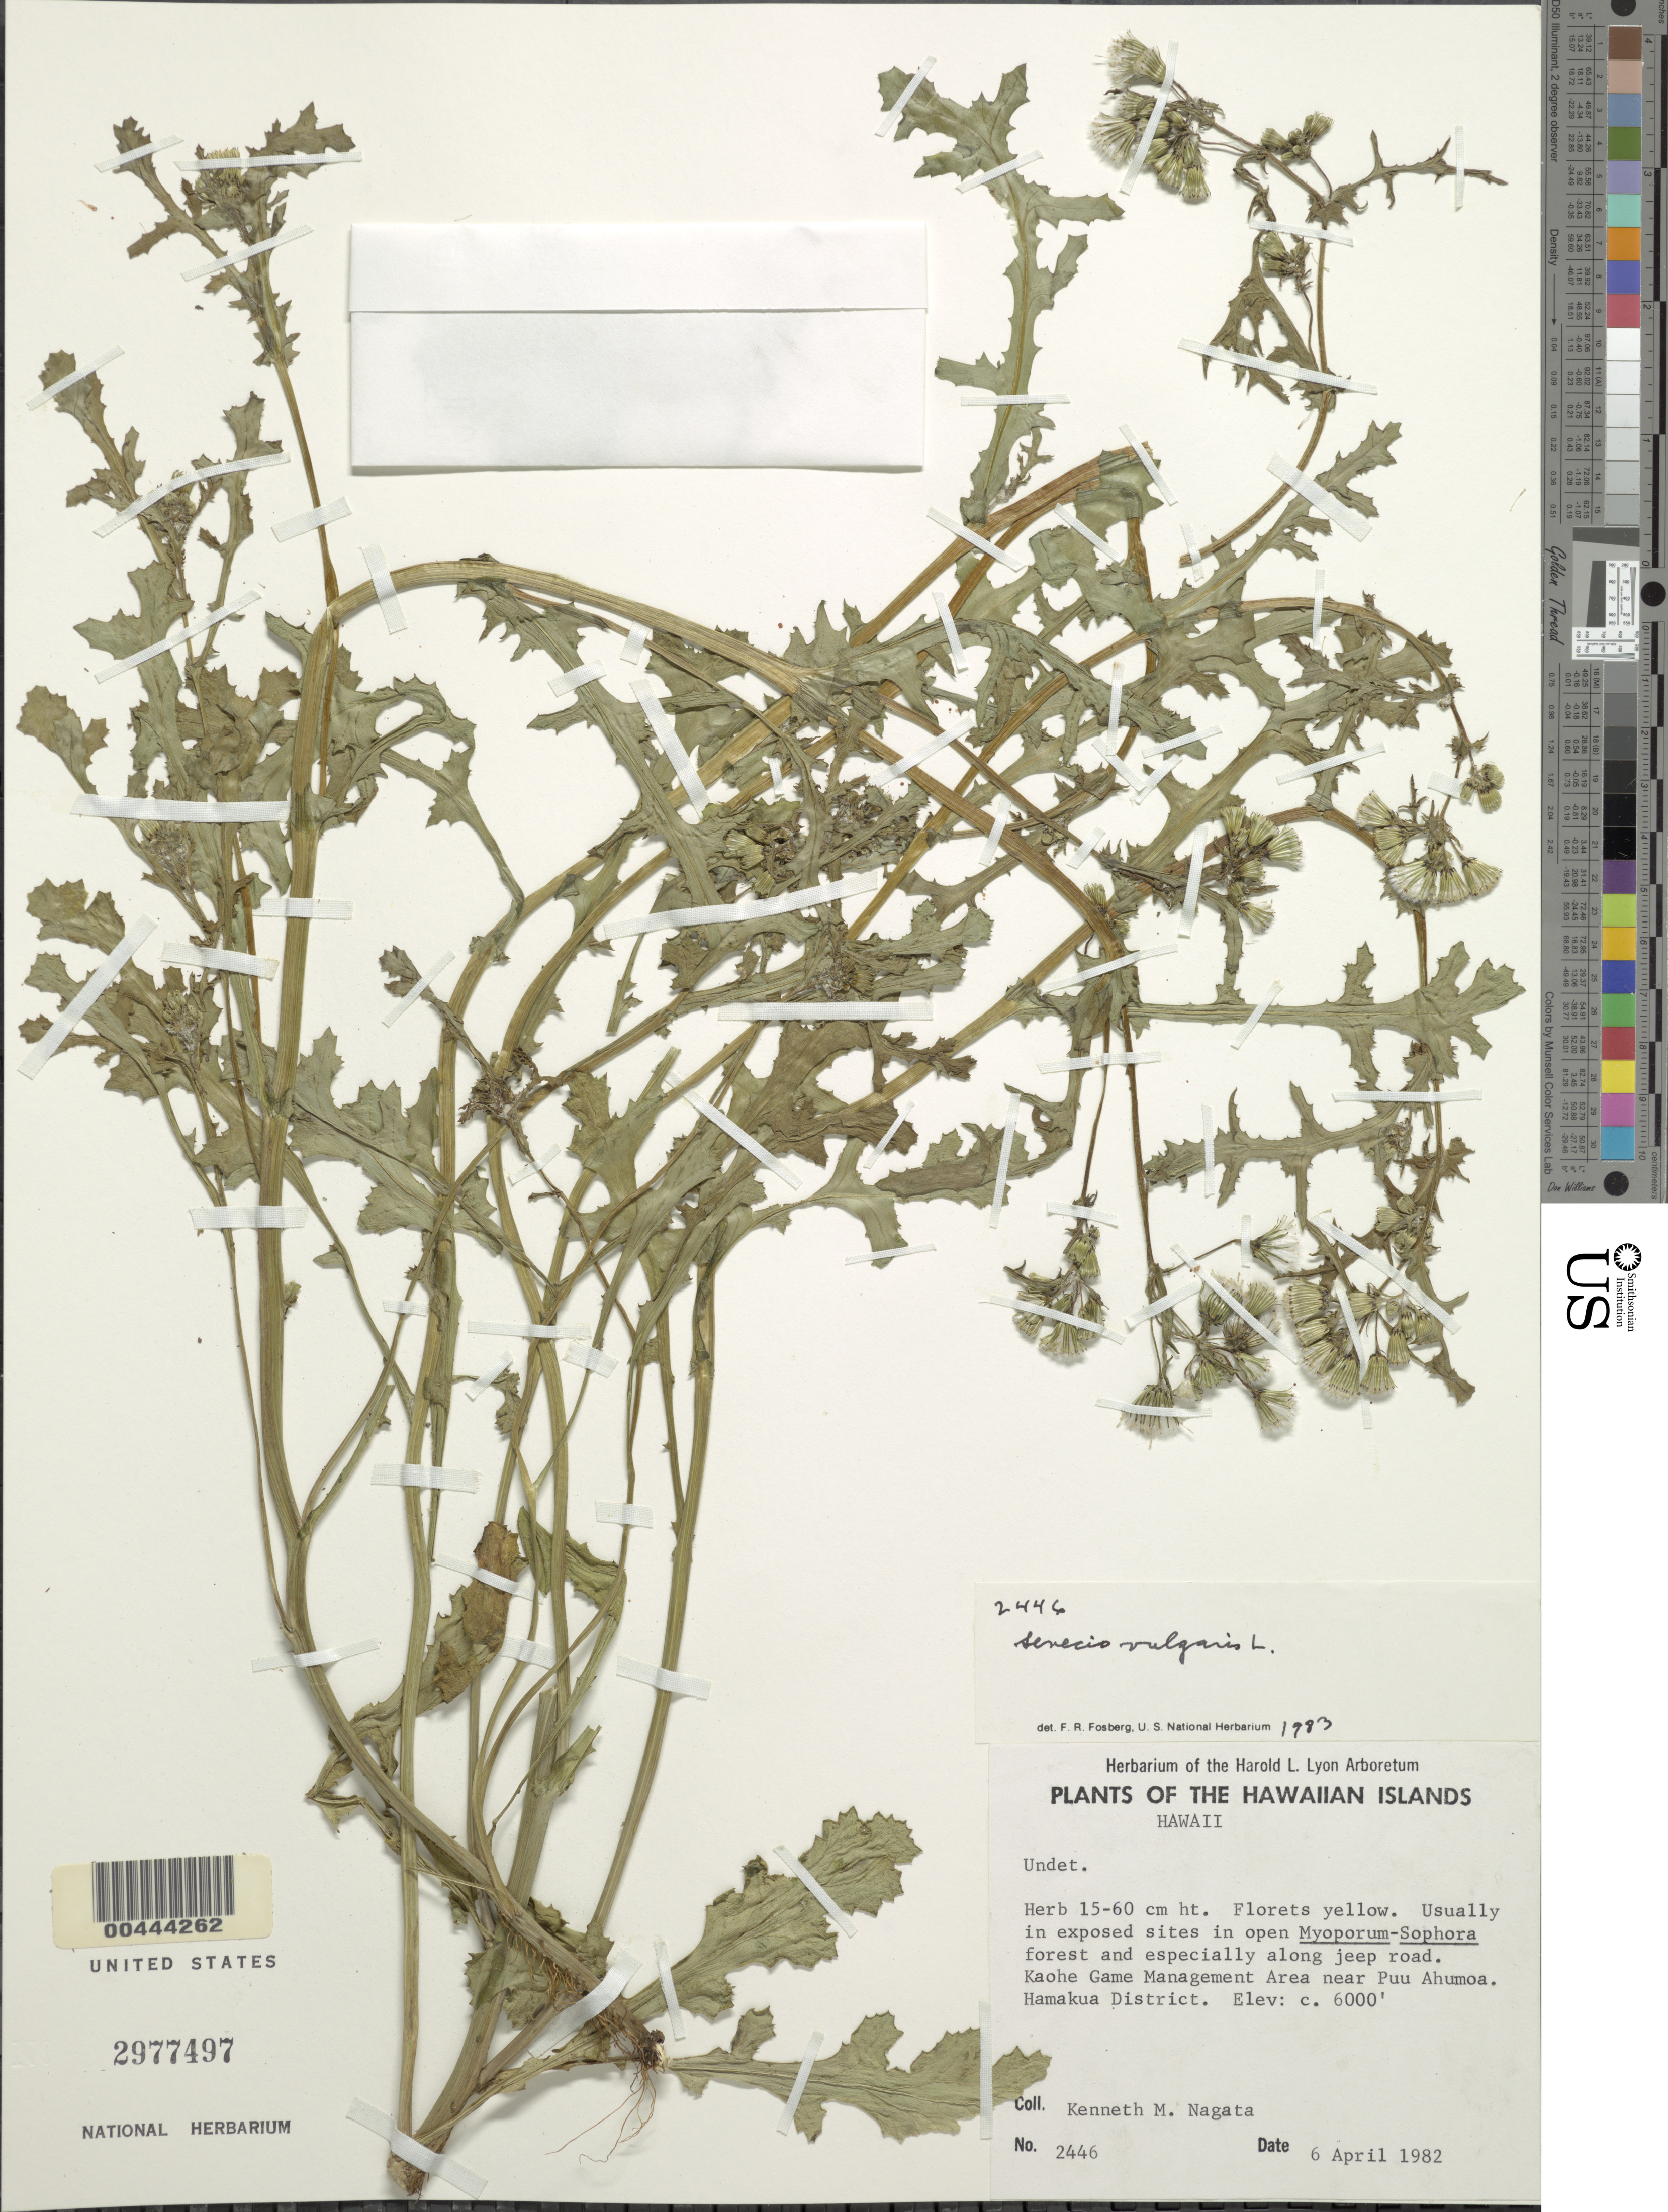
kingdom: Plantae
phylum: Tracheophyta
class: Magnoliopsida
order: Asterales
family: Asteraceae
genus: Senecio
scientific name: Senecio vulgaris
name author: L.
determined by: Fosberg, F. R.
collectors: K. Nagata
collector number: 2446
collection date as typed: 6 Apr 1982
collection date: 1982-04-06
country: United States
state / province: Hawaii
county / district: Hawaii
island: Hawaii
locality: Along jeep road, Kaohe Game Management Area near Puu Ahumoa, Hamakua District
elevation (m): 1829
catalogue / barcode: US 2977497